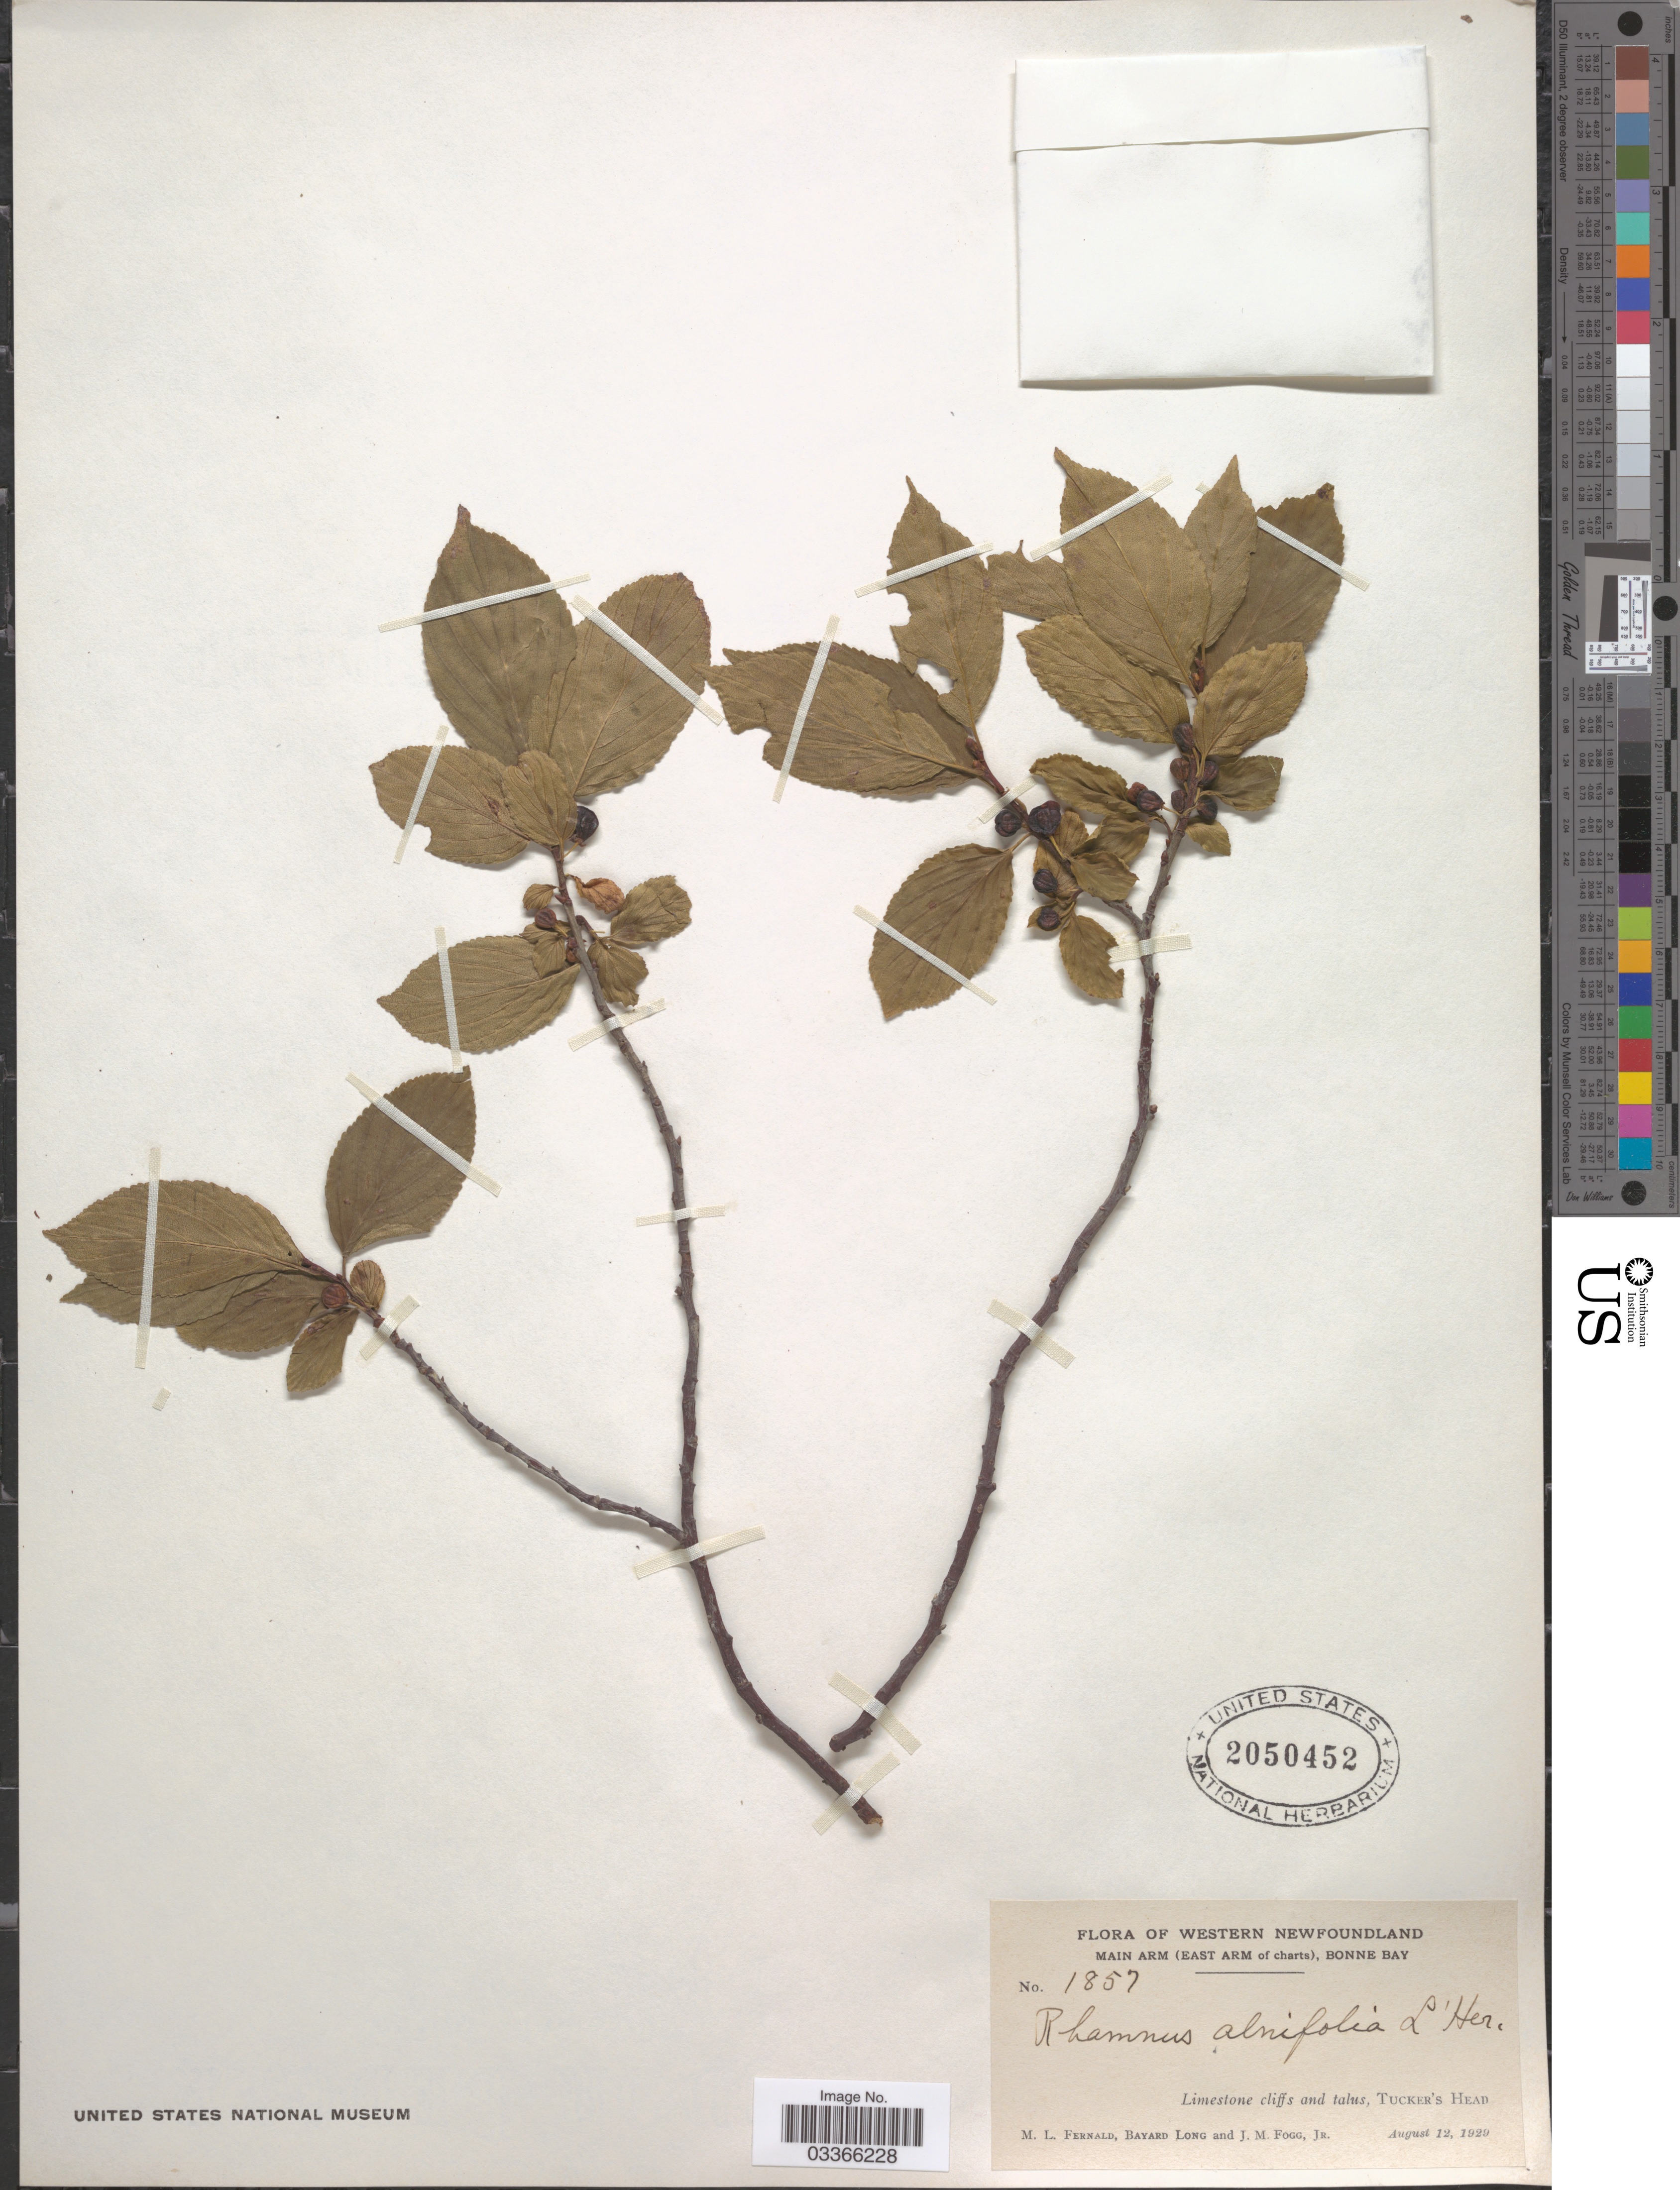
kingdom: Plantae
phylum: Tracheophyta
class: Magnoliopsida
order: Rosales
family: Rhamnaceae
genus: Rhamnus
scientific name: Rhamnus alnifolia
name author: L'Hér.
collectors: M. L. Fernald, B. Long & J. Fogg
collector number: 1857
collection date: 1929-08-12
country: Canada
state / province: Newfoundland and Labrador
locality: Western Newfoundland, Main Arm (East Arm of charts), Bonne Bay, Tucker's Head.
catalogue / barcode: US 2050452